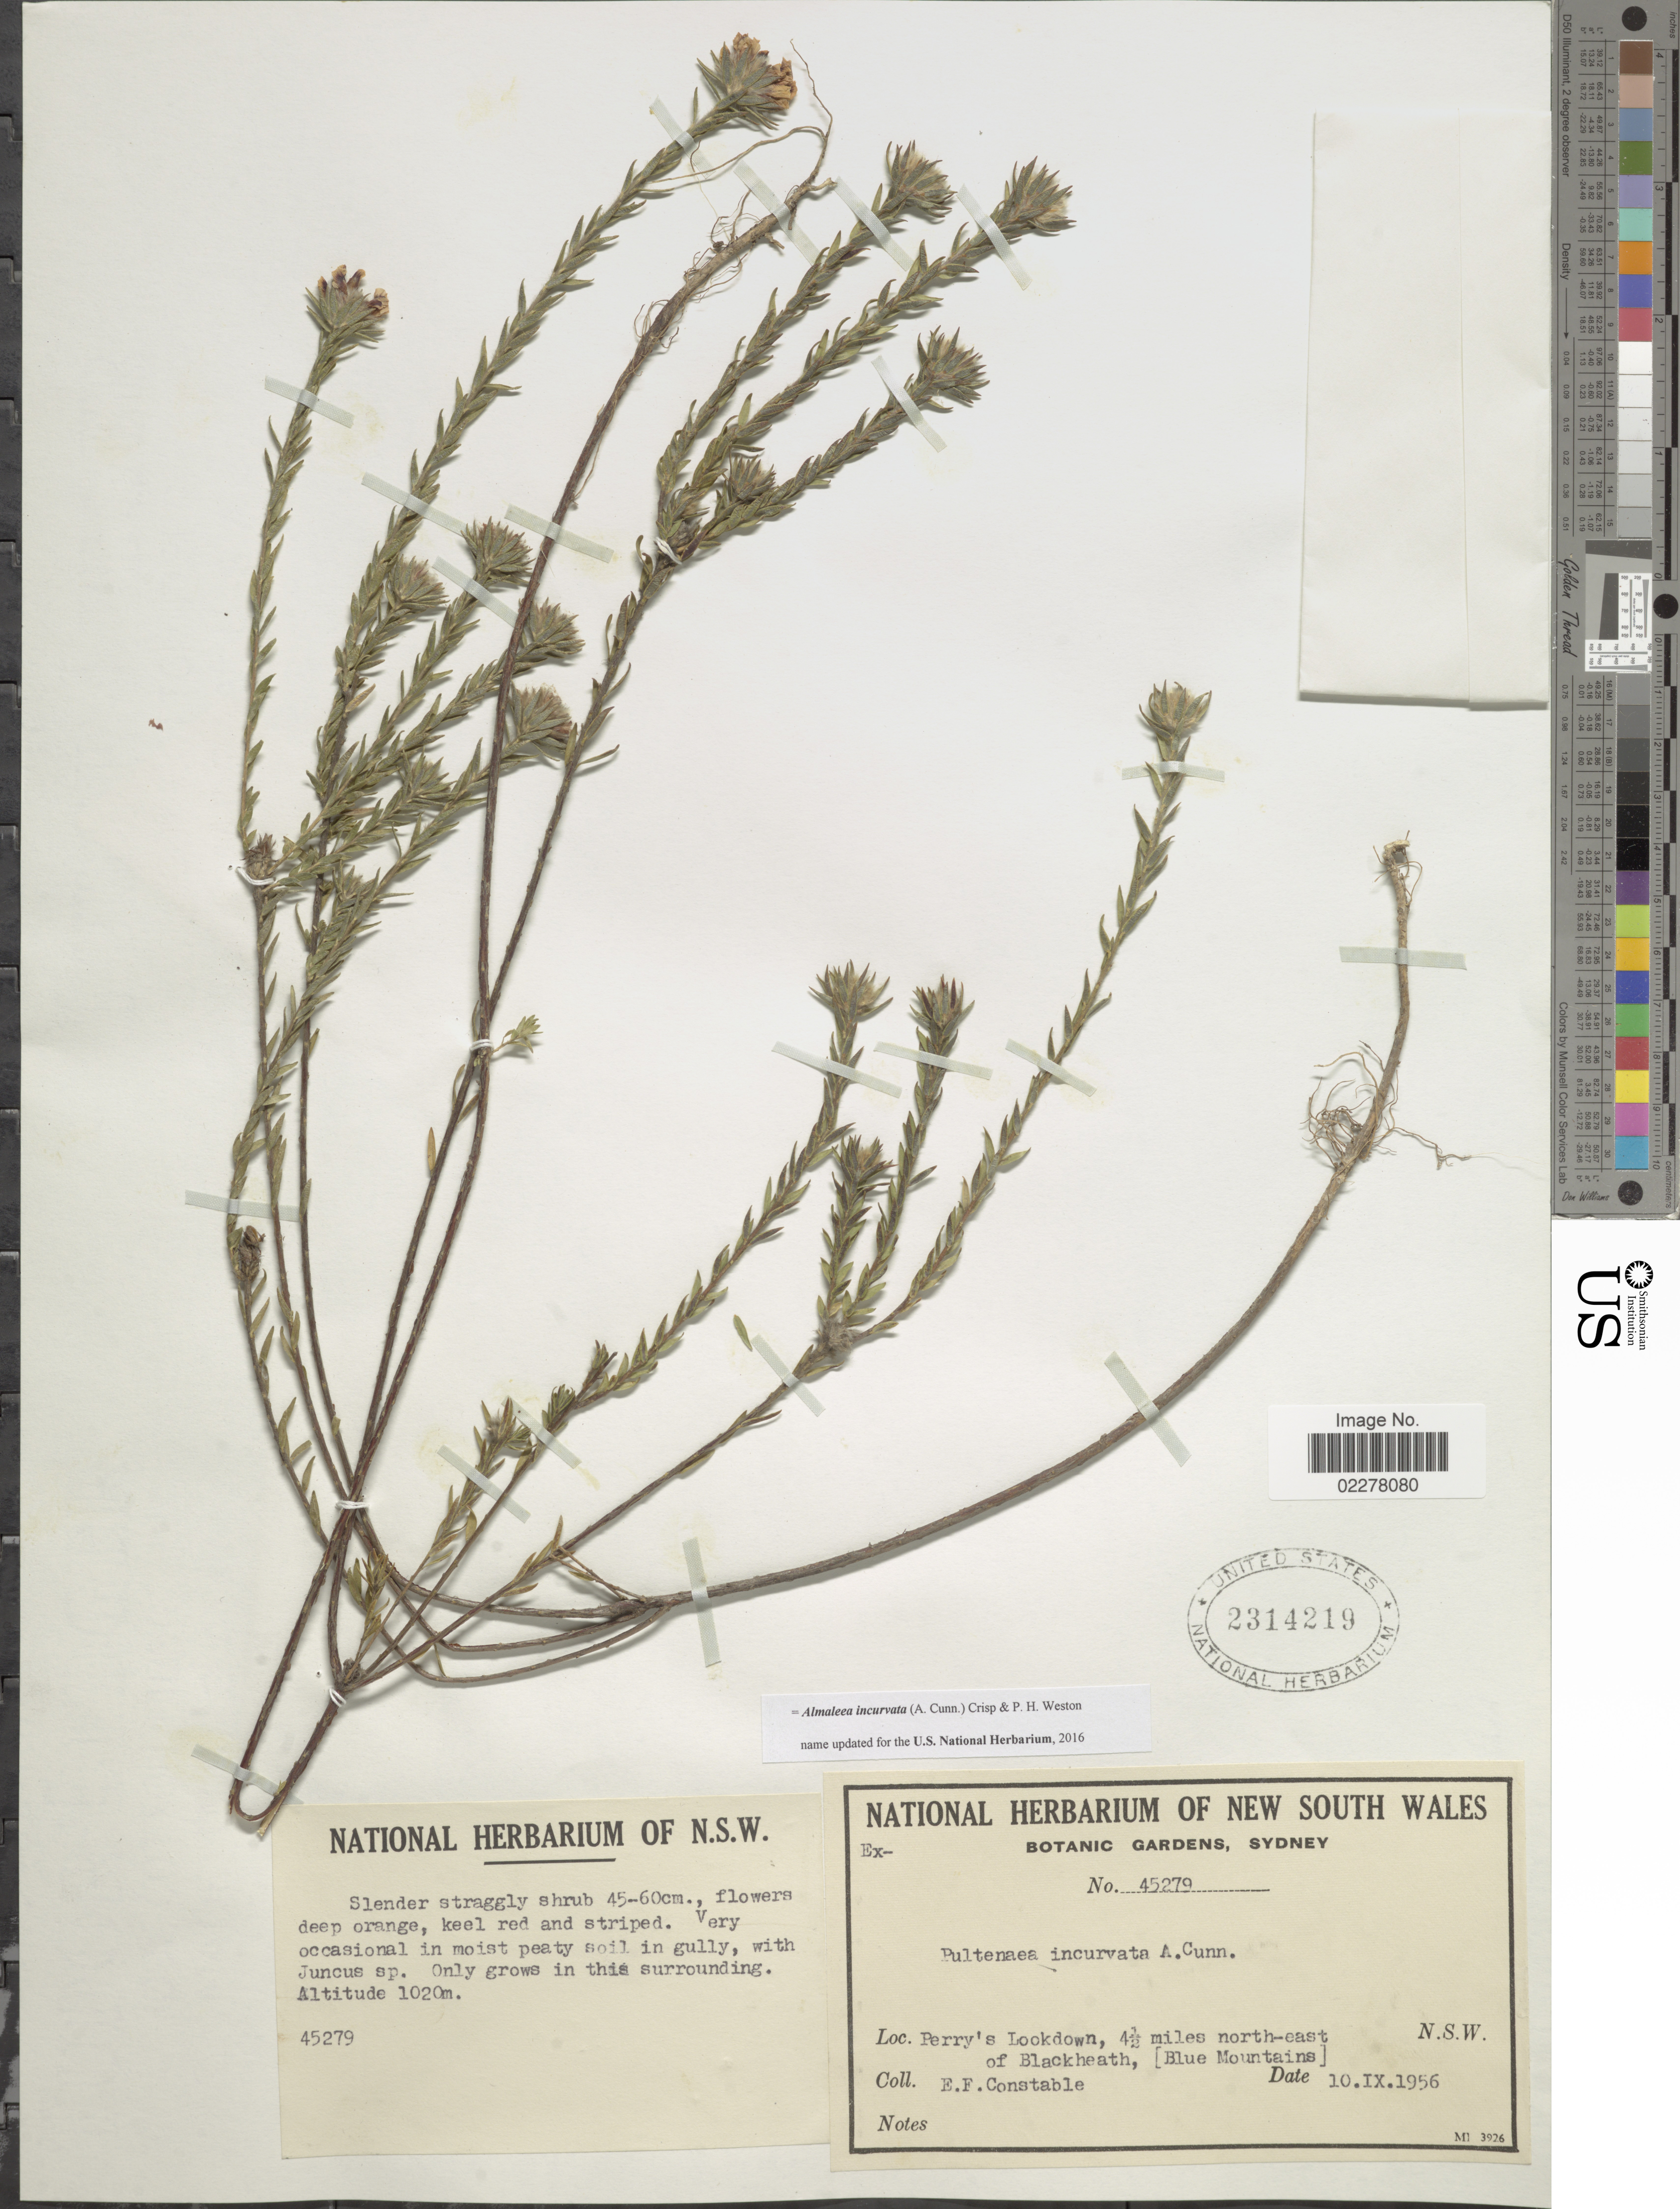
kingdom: Plantae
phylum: Tracheophyta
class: Magnoliopsida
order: Fabales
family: Fabaceae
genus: Almaleea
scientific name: Almaleea incurvata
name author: (A. Cunn.) Crisp & P.H.Weston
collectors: E. F. Constable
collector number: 45279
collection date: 1956-09-10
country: Australia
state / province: New South Wales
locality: Perry's Lockdown, 4½ miles north-east of Blackheath, [Blue Mountains]. N.S.W.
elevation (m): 1020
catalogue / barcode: US 2314219